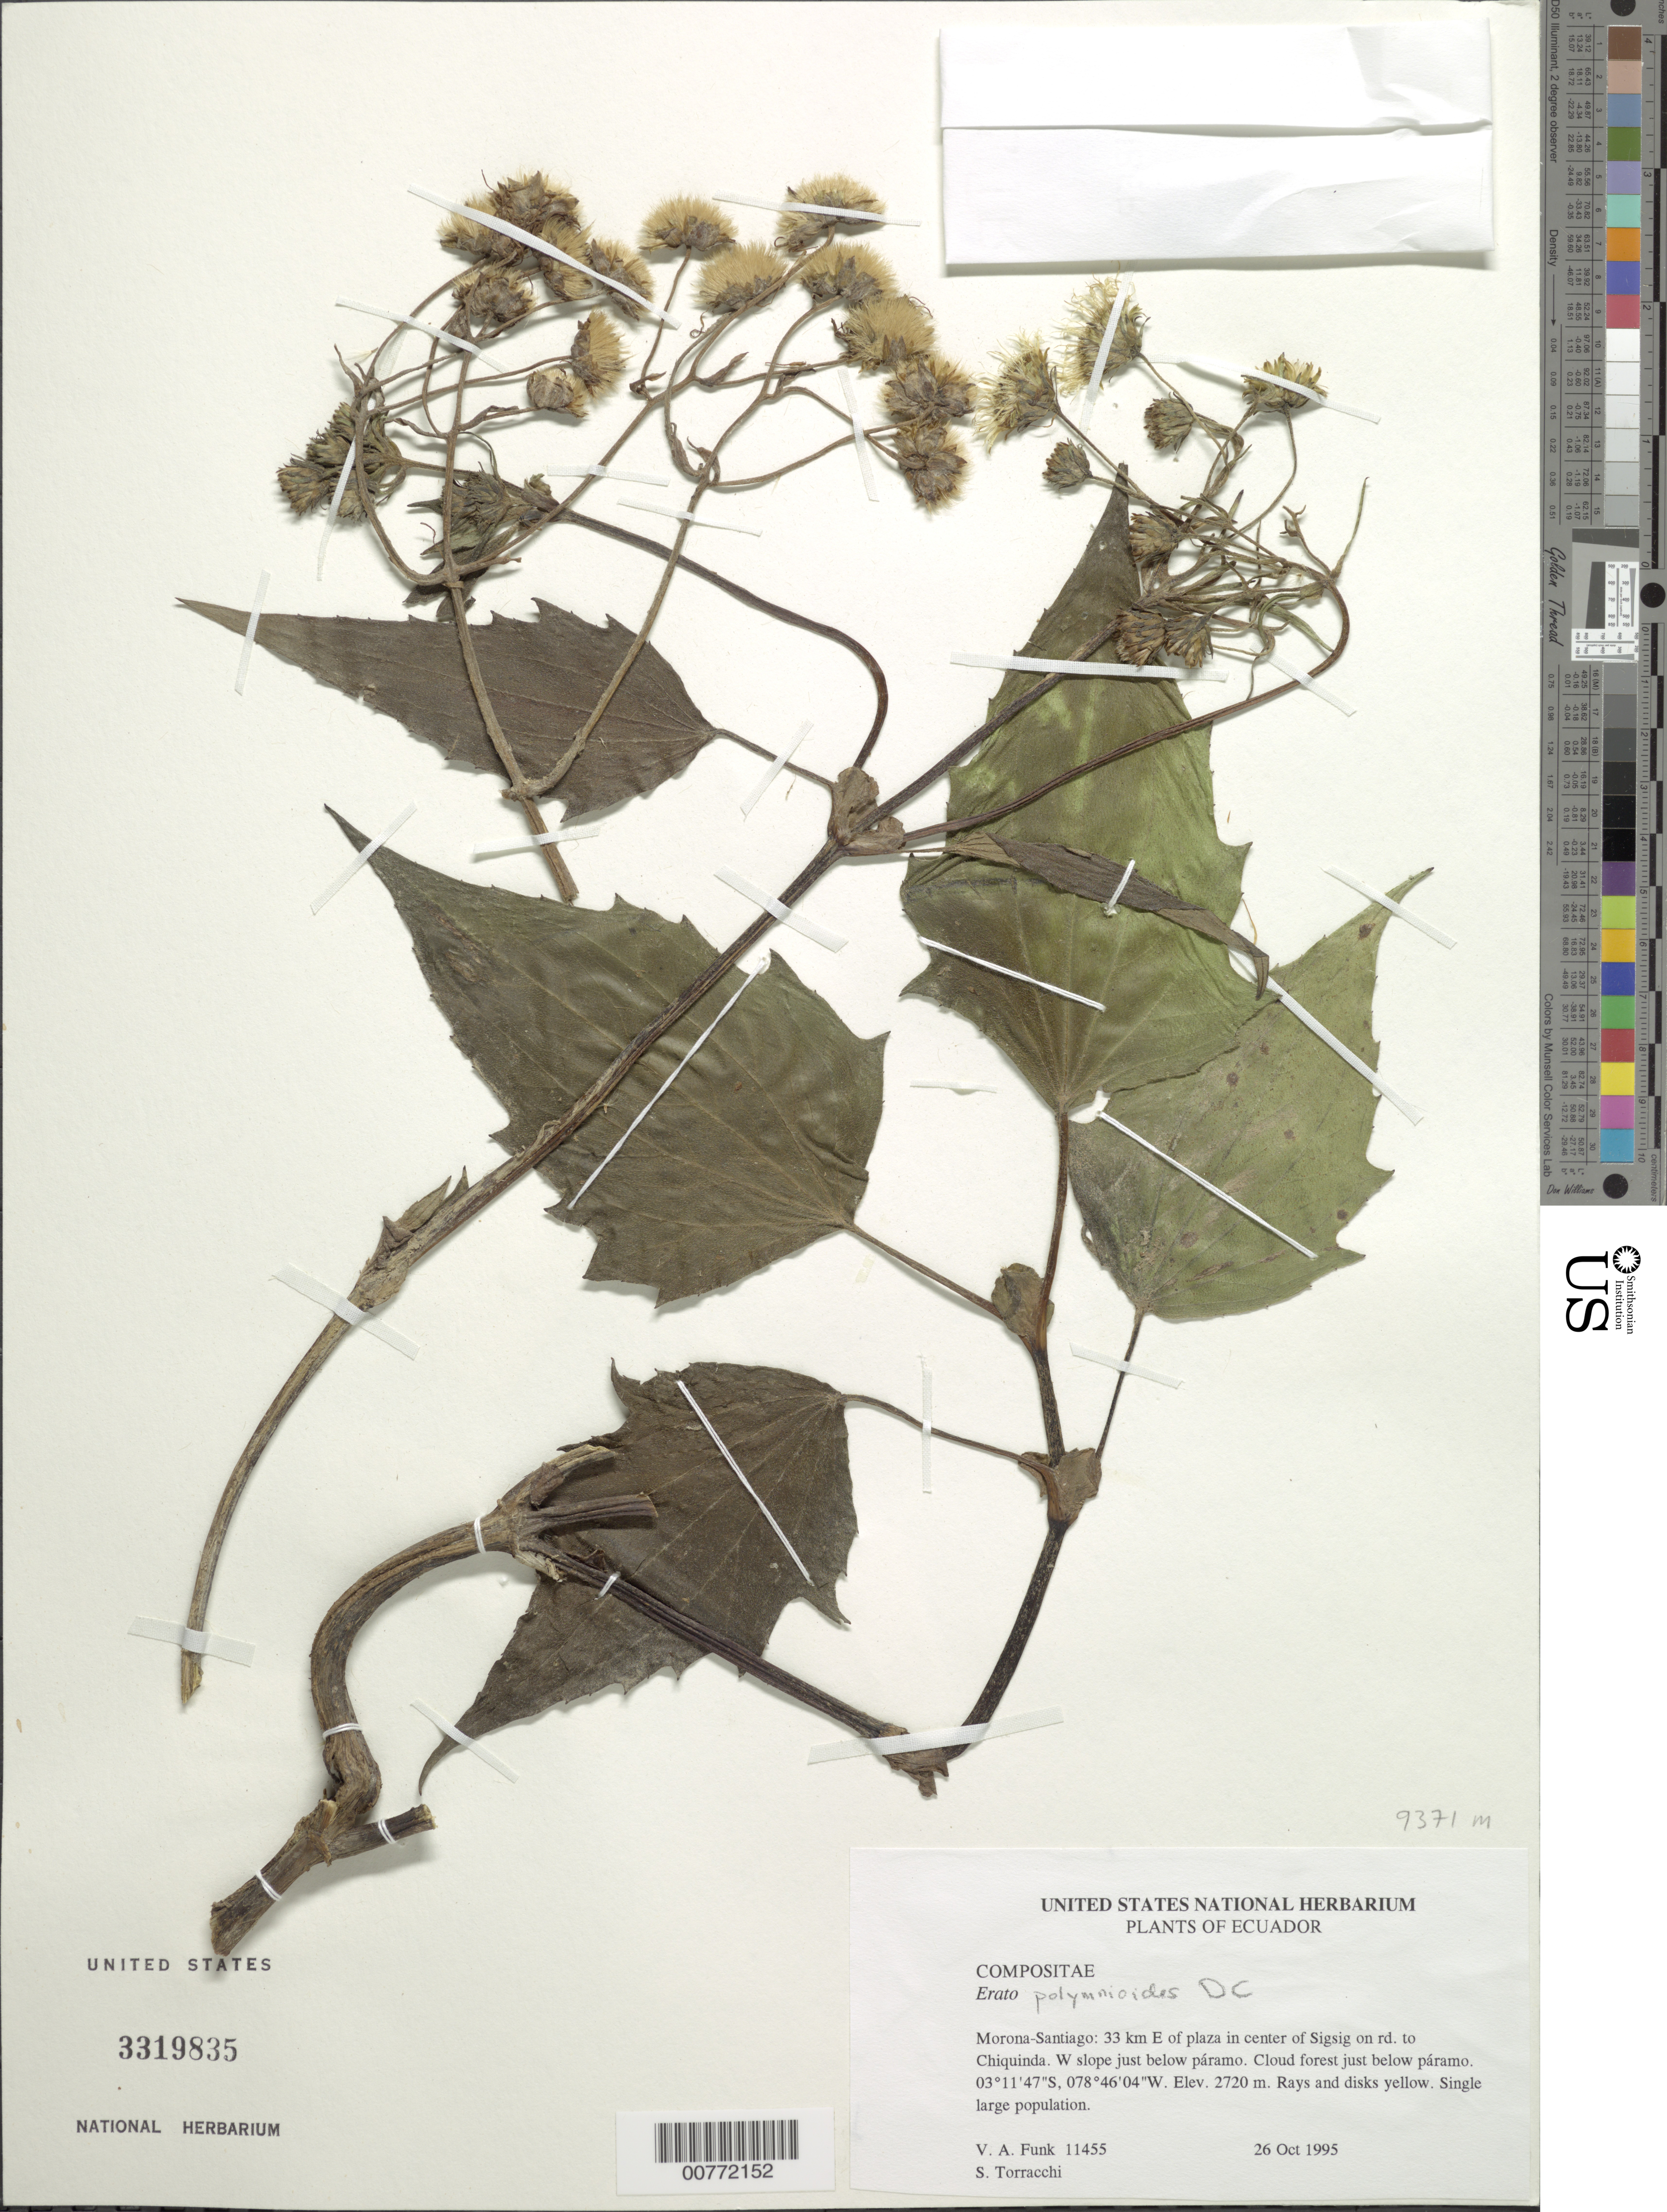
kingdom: Plantae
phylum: Tracheophyta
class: Magnoliopsida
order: Asterales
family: Asteraceae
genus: Erato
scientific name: Erato polymnioides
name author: DC.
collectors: V. Funk & S. Torracchi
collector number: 11455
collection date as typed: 26 October 1995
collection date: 1995-10-26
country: Ecuador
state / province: Morona-Santiago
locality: Sigsig, 33 km E of plaza in center of, on rd. to Chiquinda; W slope just below páramo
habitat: Cloud forest just below páramo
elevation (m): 2720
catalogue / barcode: US 3319835